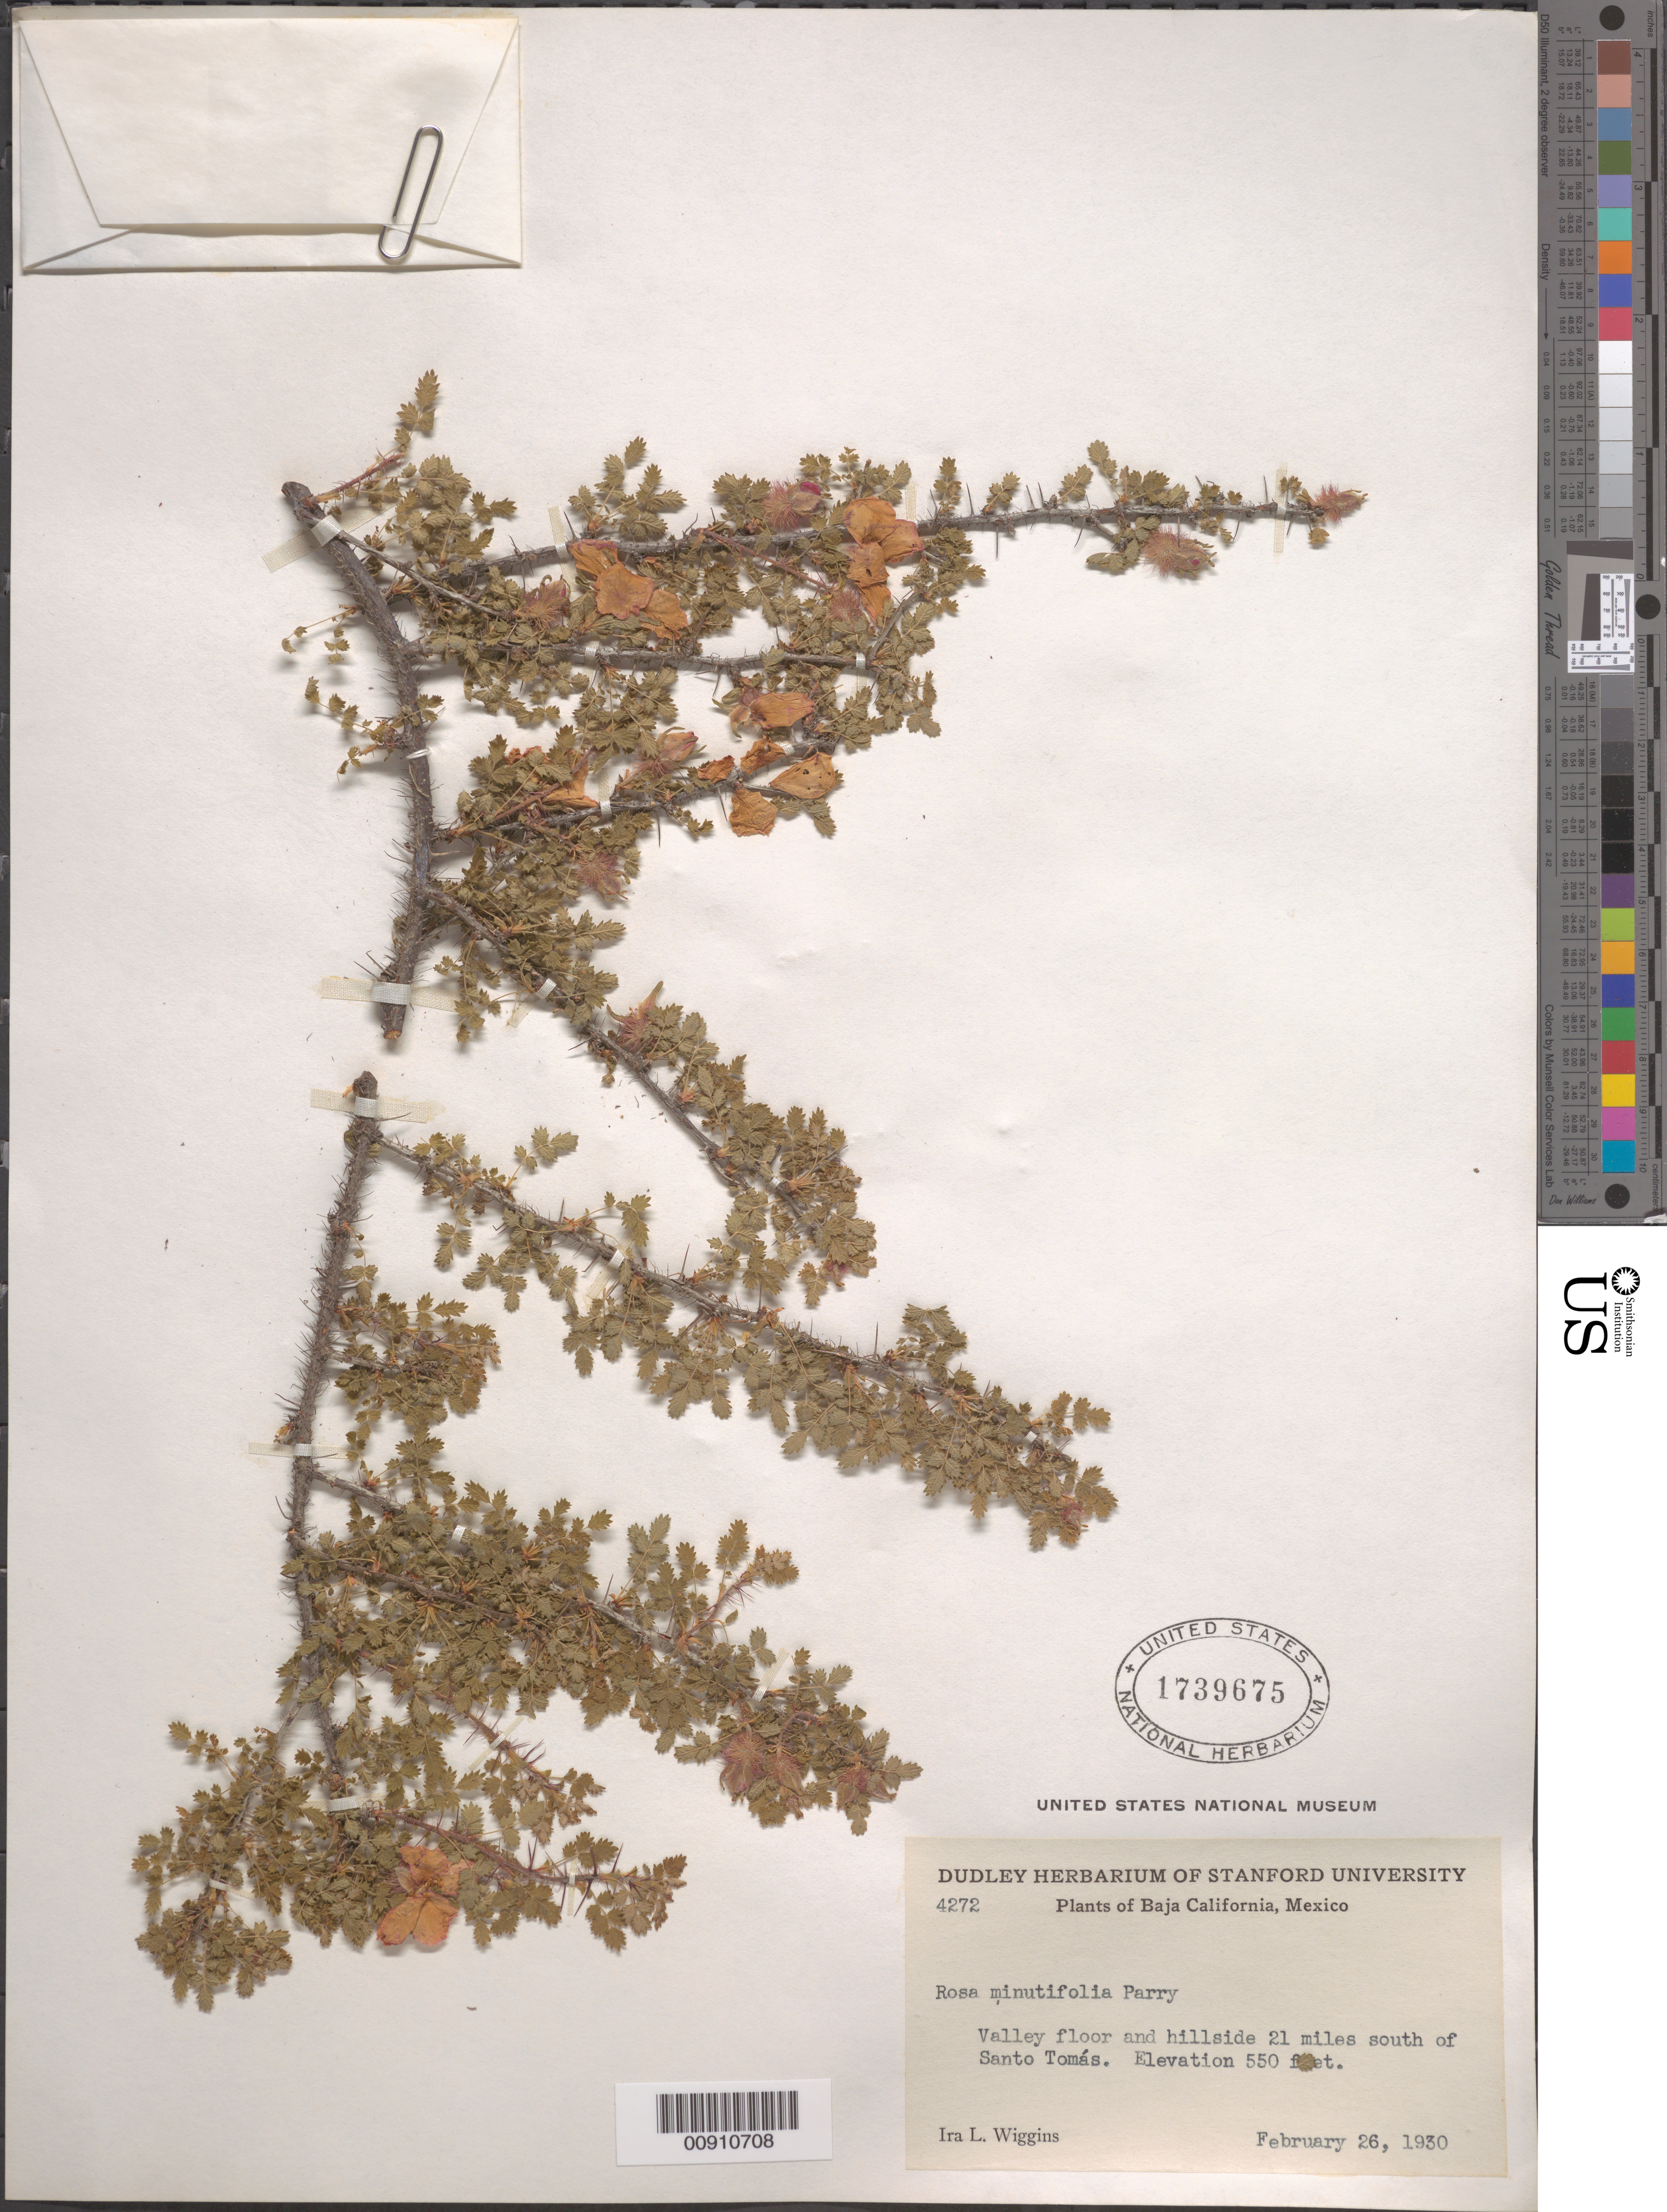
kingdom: Plantae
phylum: Tracheophyta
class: Magnoliopsida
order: Rosales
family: Rosaceae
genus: Rosa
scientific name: Rosa minutifolia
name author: Engelm. in Parry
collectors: I. L. Wiggins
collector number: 4272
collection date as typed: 26 Feb 1930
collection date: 1930-02-26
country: Mexico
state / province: Baja California Norte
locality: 21 miles south of Santo Tomás, Baja California.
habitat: Valley floor and hillside.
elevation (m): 168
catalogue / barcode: US 1739675